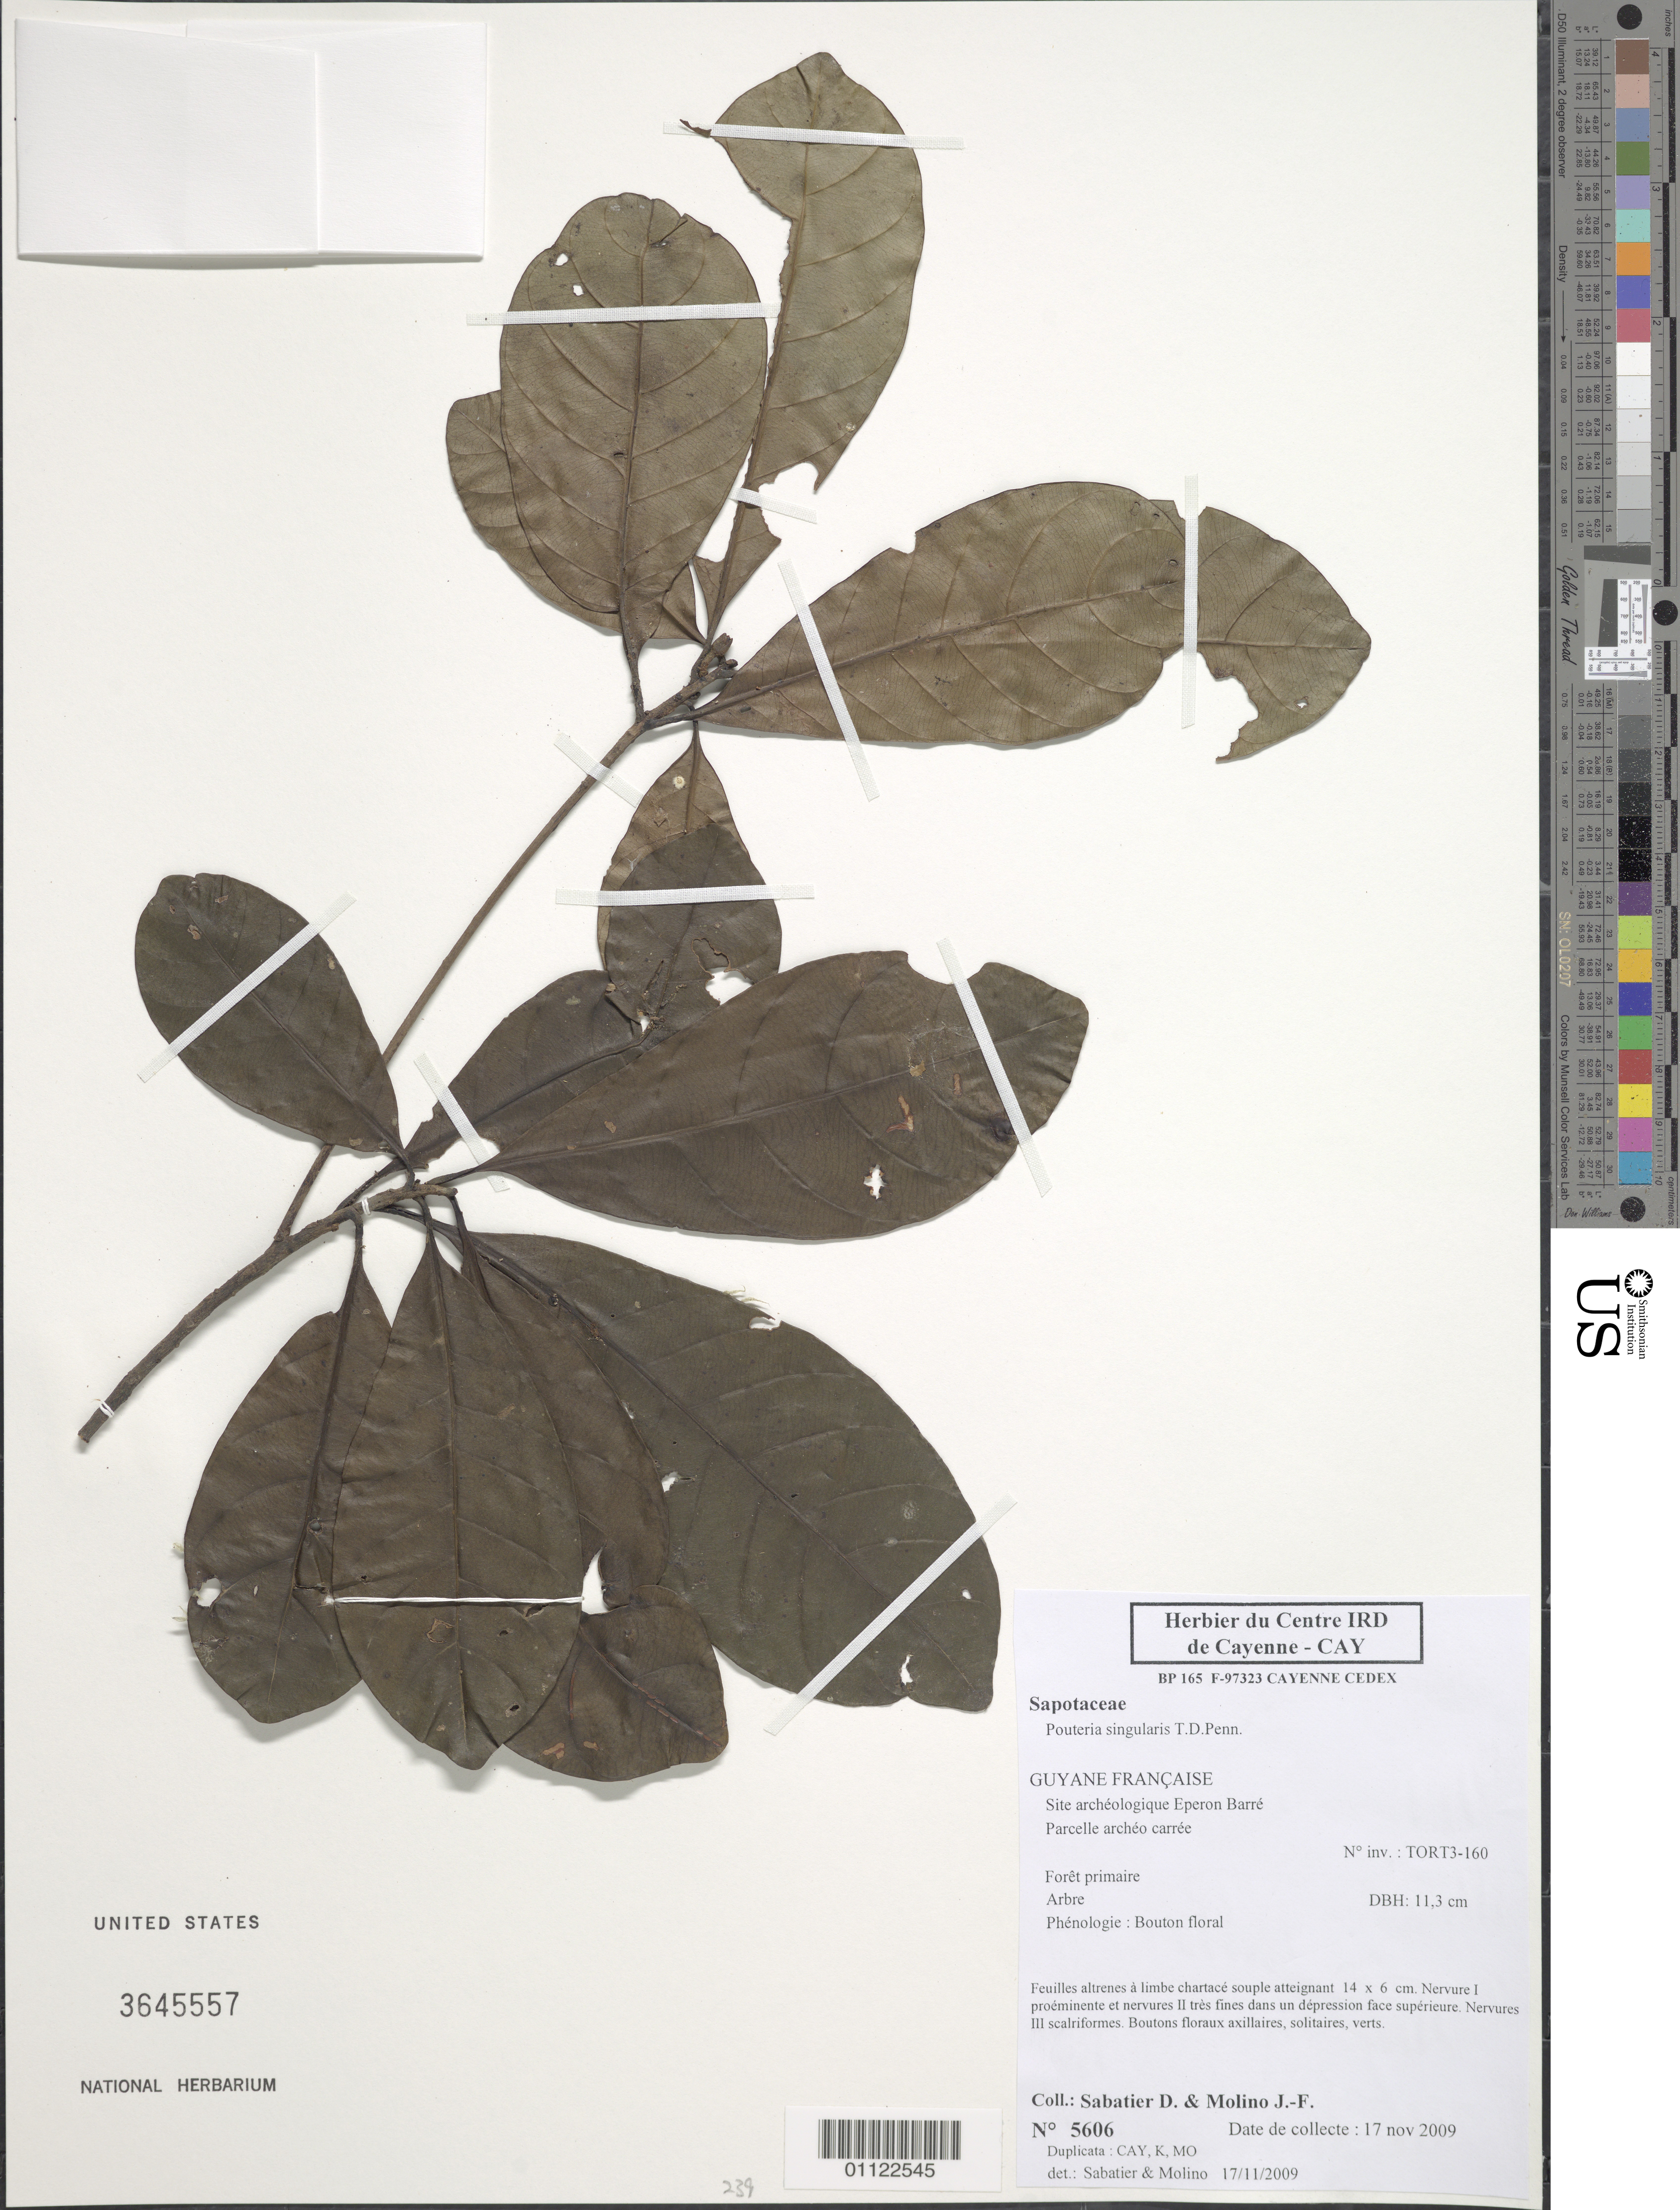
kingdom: Plantae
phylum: Tracheophyta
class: Magnoliopsida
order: Ericales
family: Sapotaceae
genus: Pouteria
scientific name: Pouteria singularis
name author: T.D. Penn.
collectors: D. Sabatier & J. Molino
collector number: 5606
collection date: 2009-11-17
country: French Guiana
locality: Guyane Française. Site archeologique Eperon Barré. Parcelle archeo carree.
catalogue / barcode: US 3645557